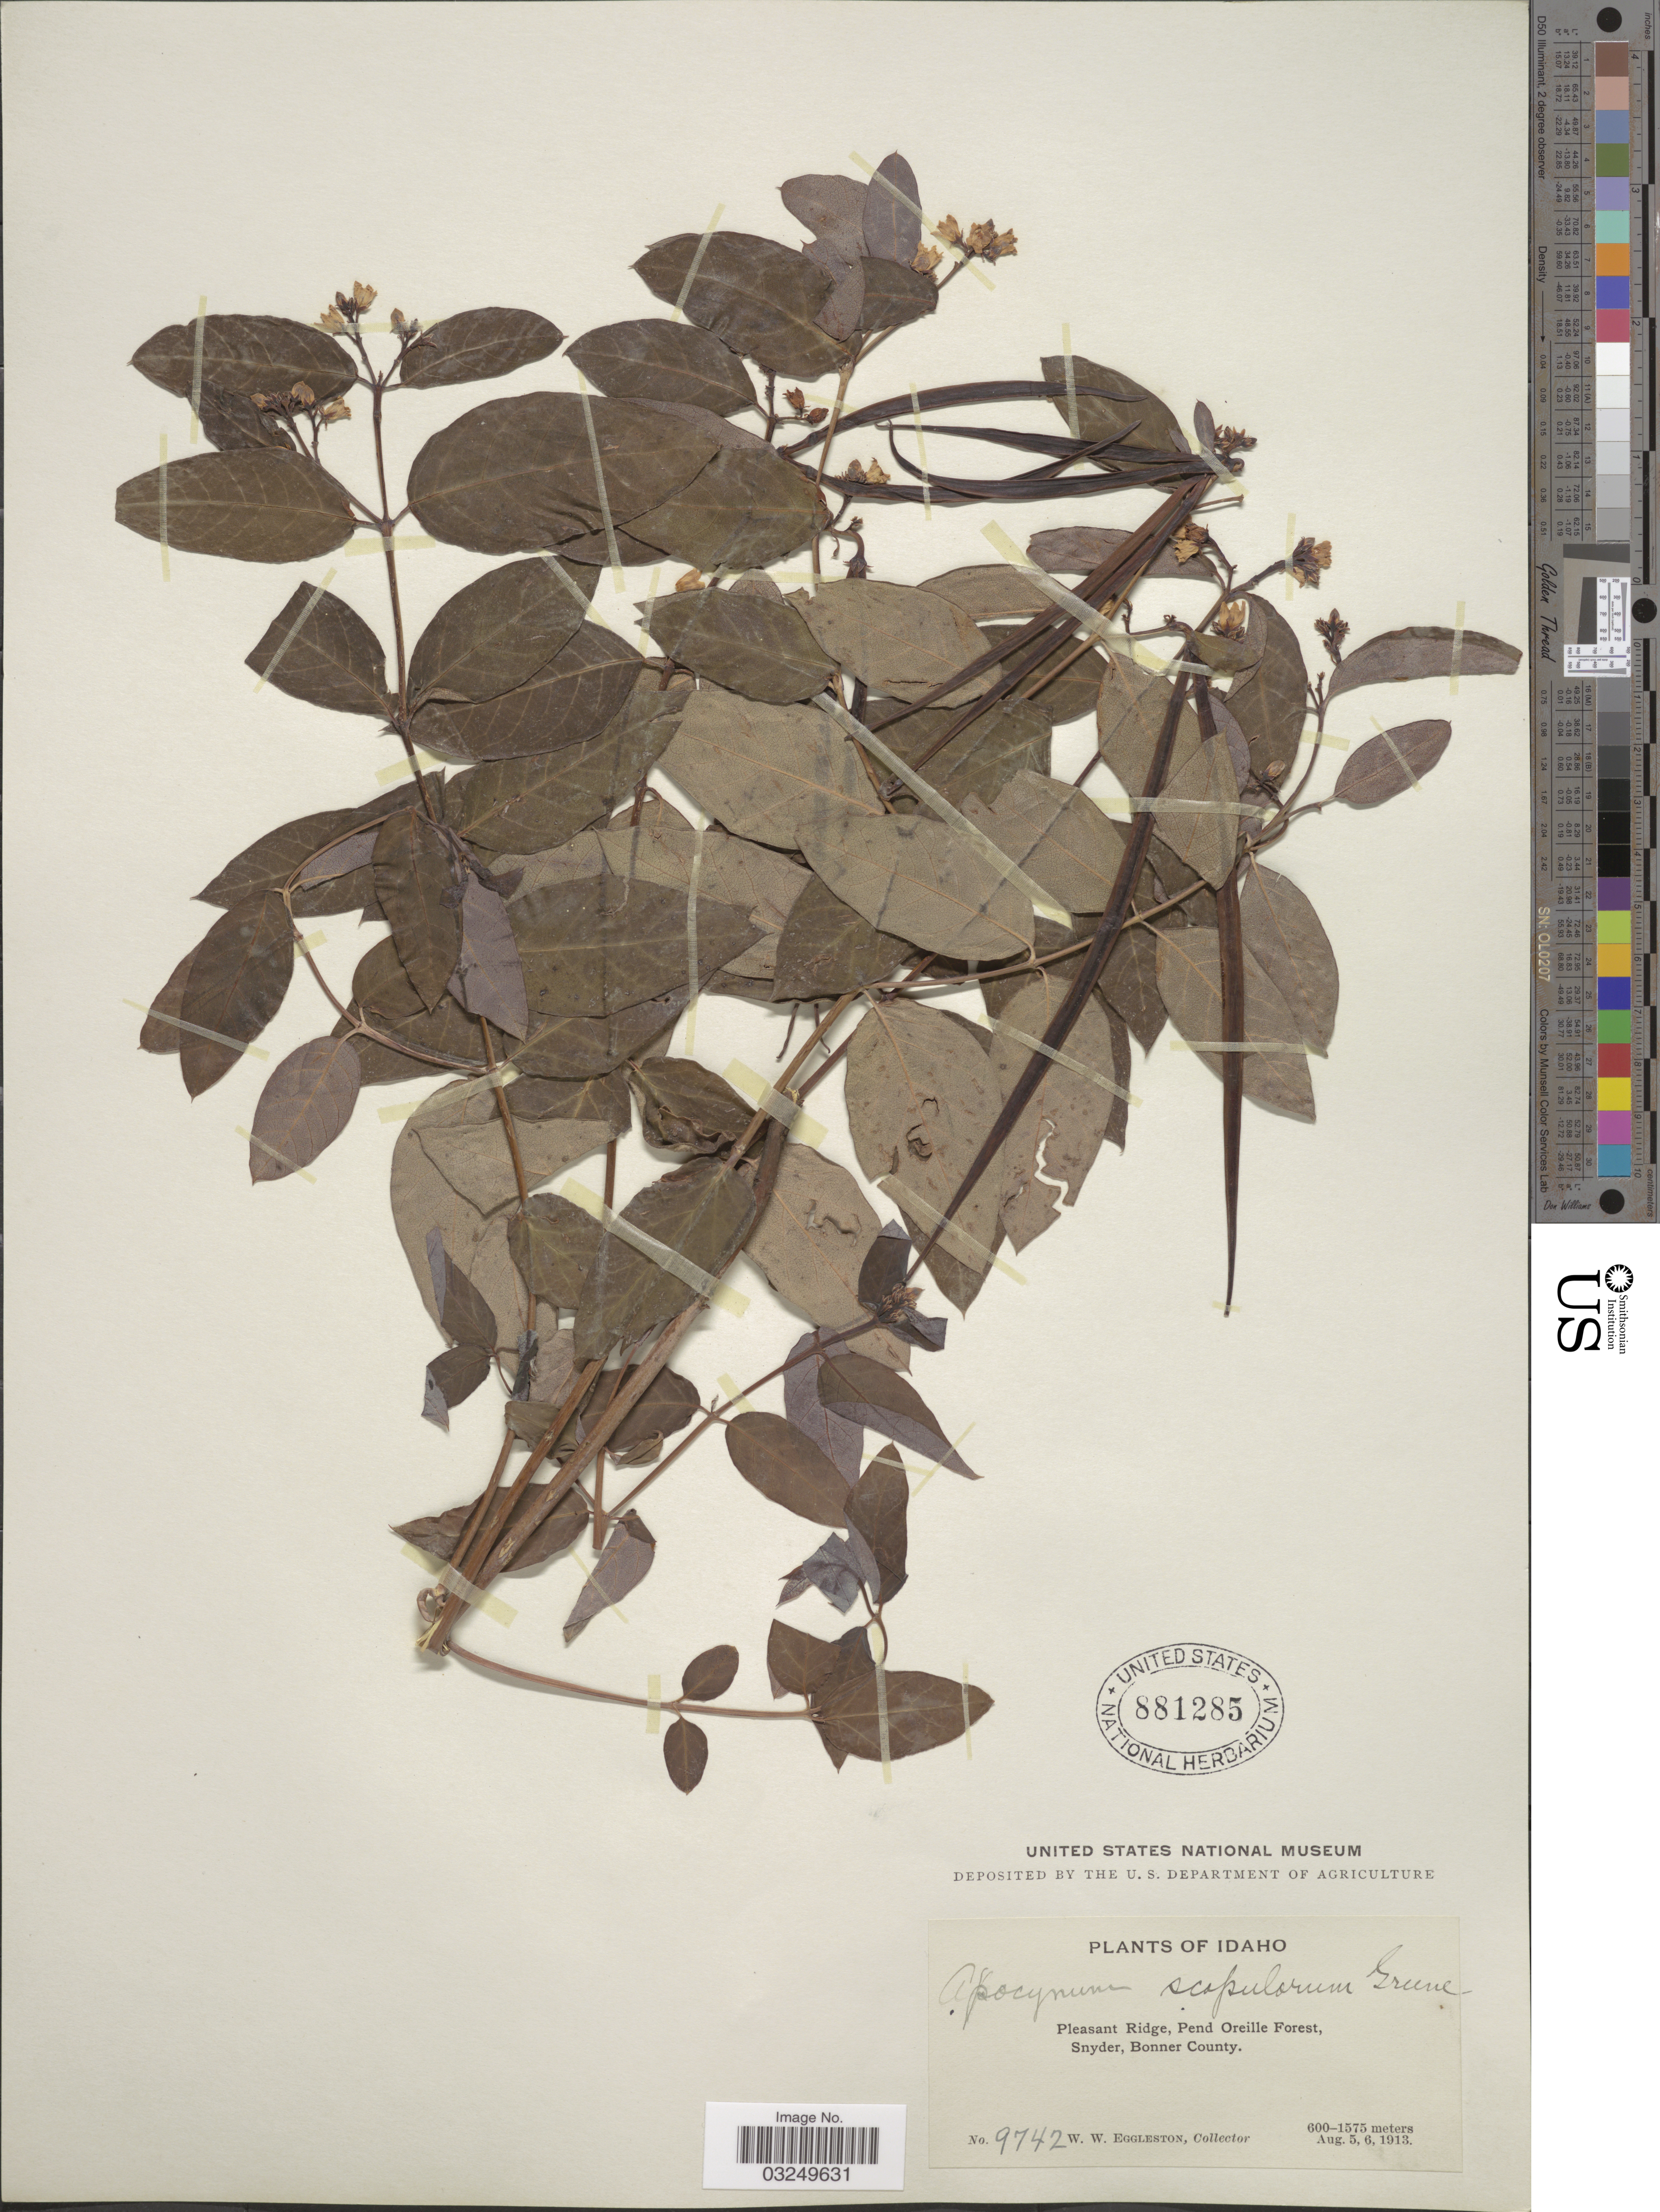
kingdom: Plantae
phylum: Tracheophyta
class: Magnoliopsida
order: Gentianales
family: Apocynaceae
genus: Apocynum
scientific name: Apocynum androsaemifolium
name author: L.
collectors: W. W. Eggleston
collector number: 9742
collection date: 1913-08-05/1913-08-06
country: United States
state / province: Idaho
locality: Pleasant Ridge, Pend Oreille Forest, Snyder, Bonner County.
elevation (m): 600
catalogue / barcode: US 881285